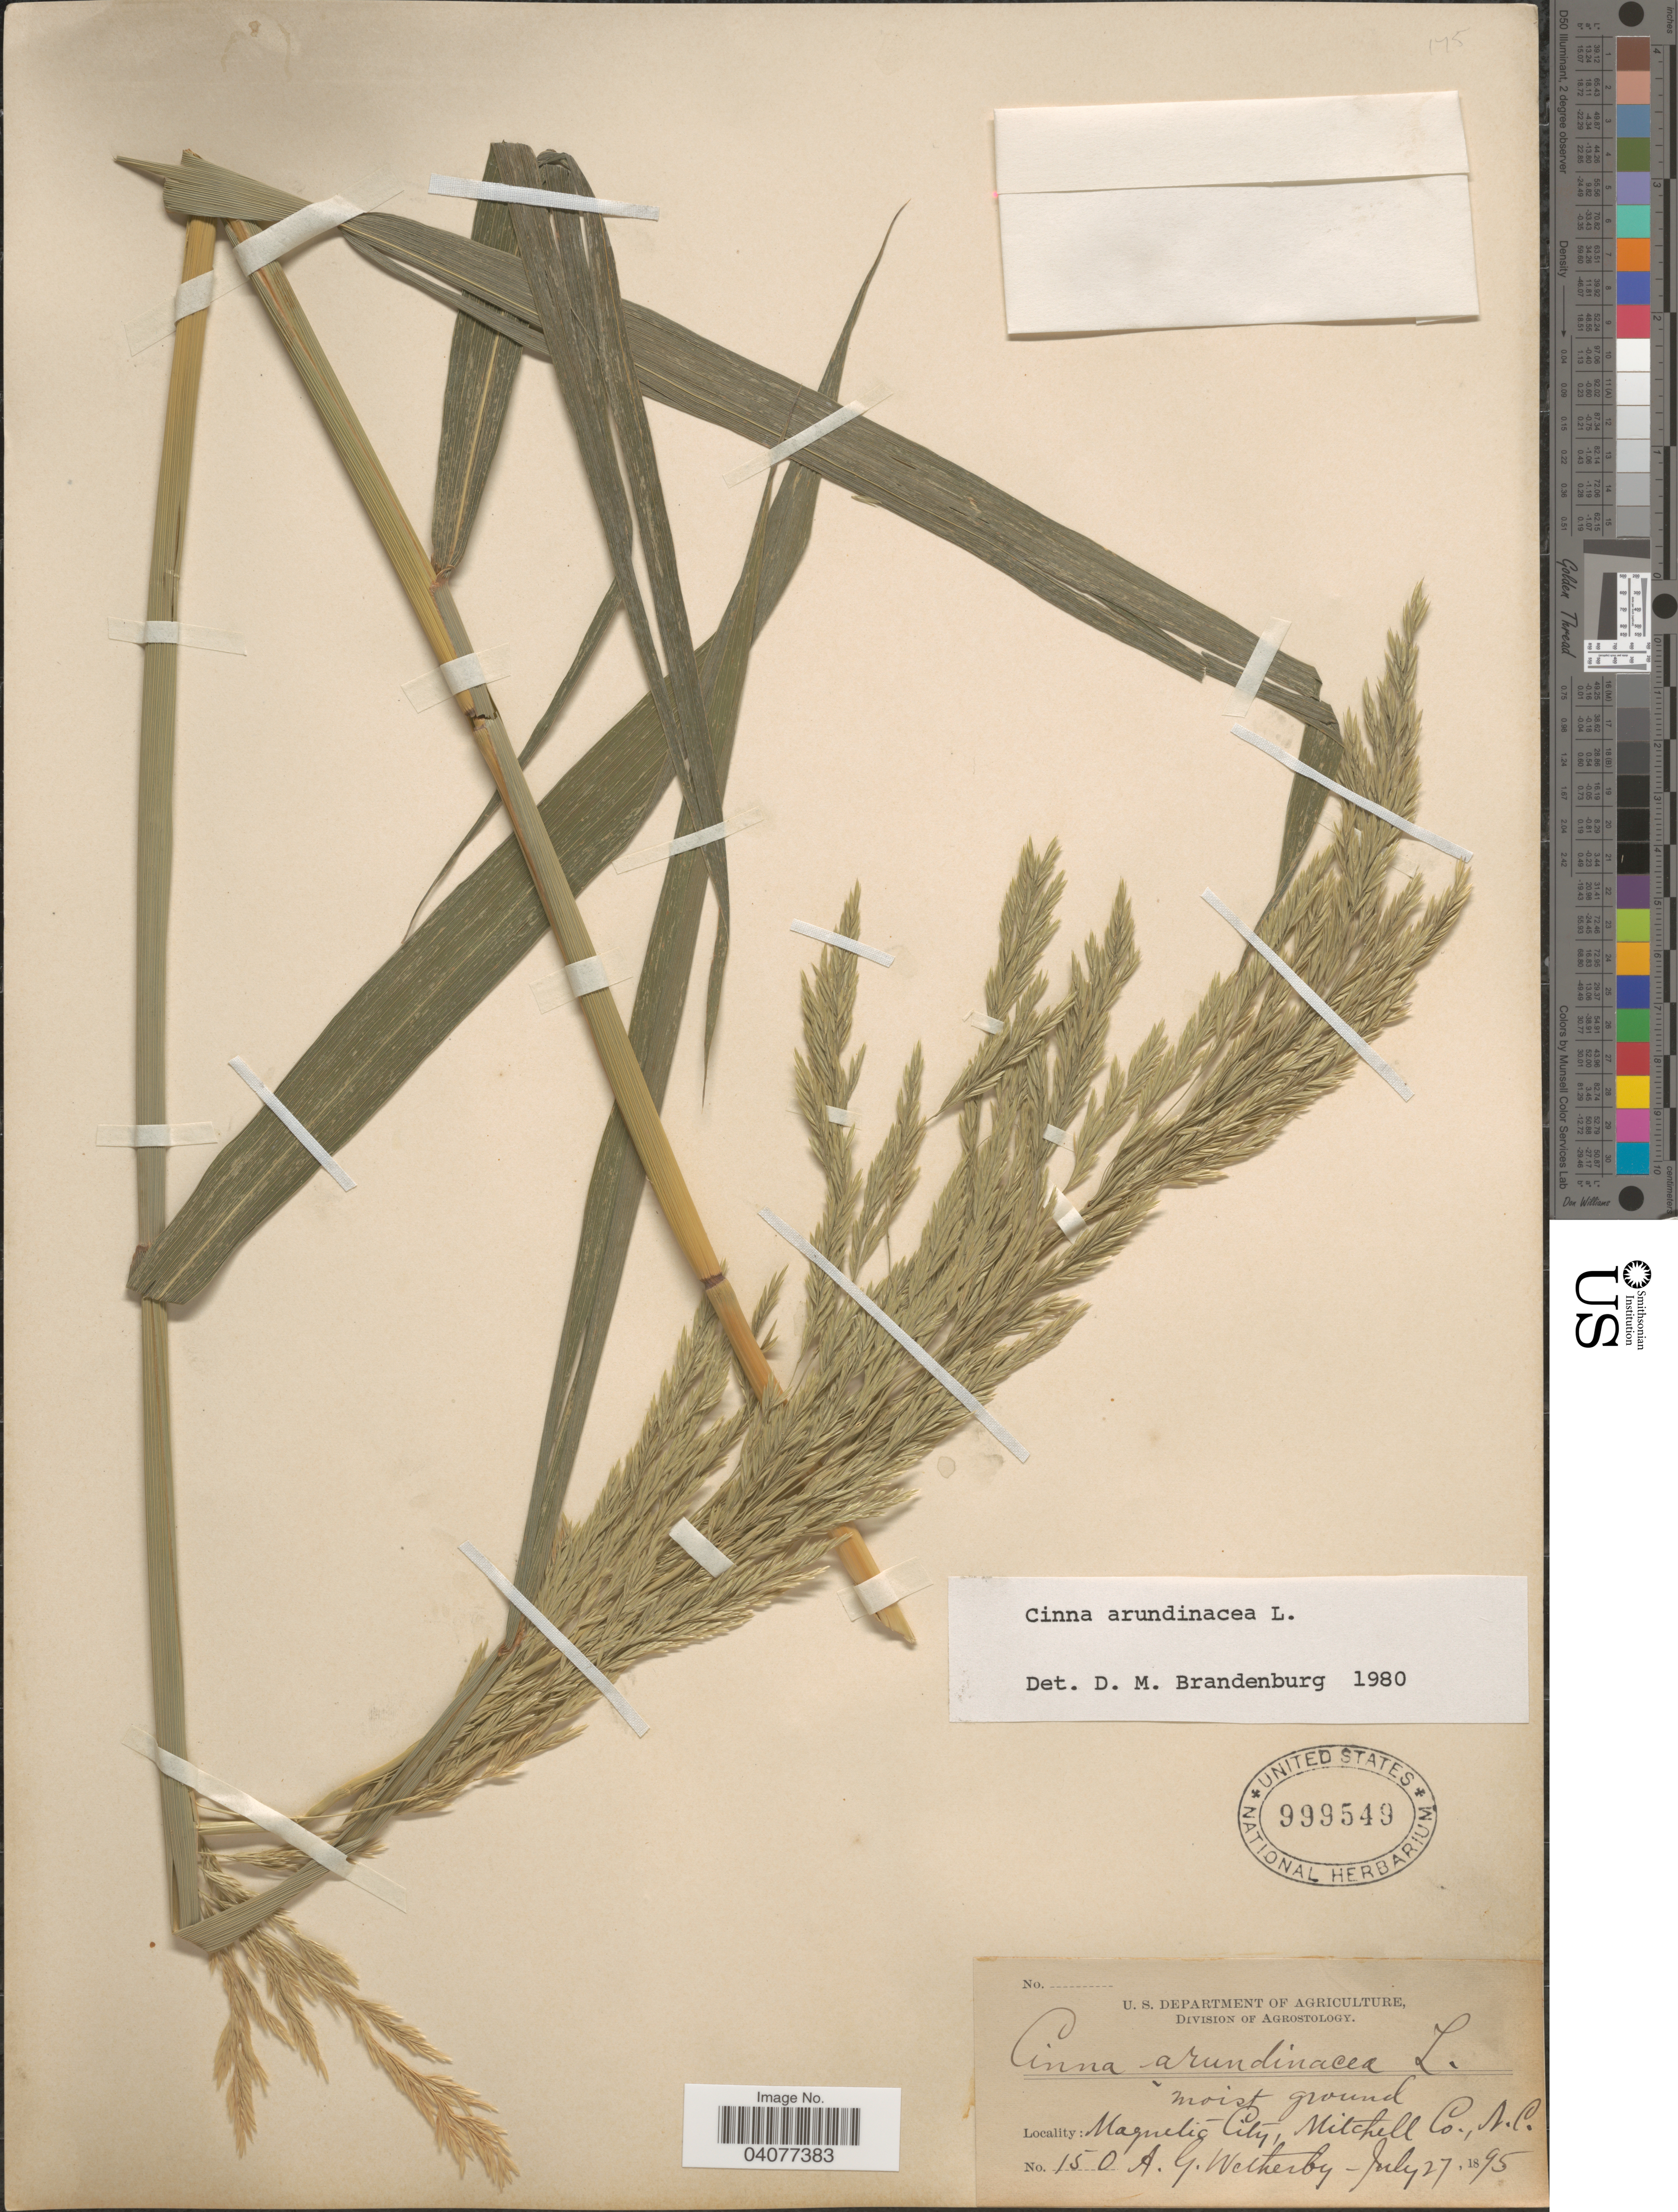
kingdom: Plantae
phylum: Tracheophyta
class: Liliopsida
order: Poales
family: Poaceae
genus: Cinna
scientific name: Cinna arundinacea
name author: L.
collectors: A. Wetherby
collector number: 150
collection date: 1895-07-27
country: United States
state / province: North Carolina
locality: Maqnetic City, Mitchell Co.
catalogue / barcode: US 999549